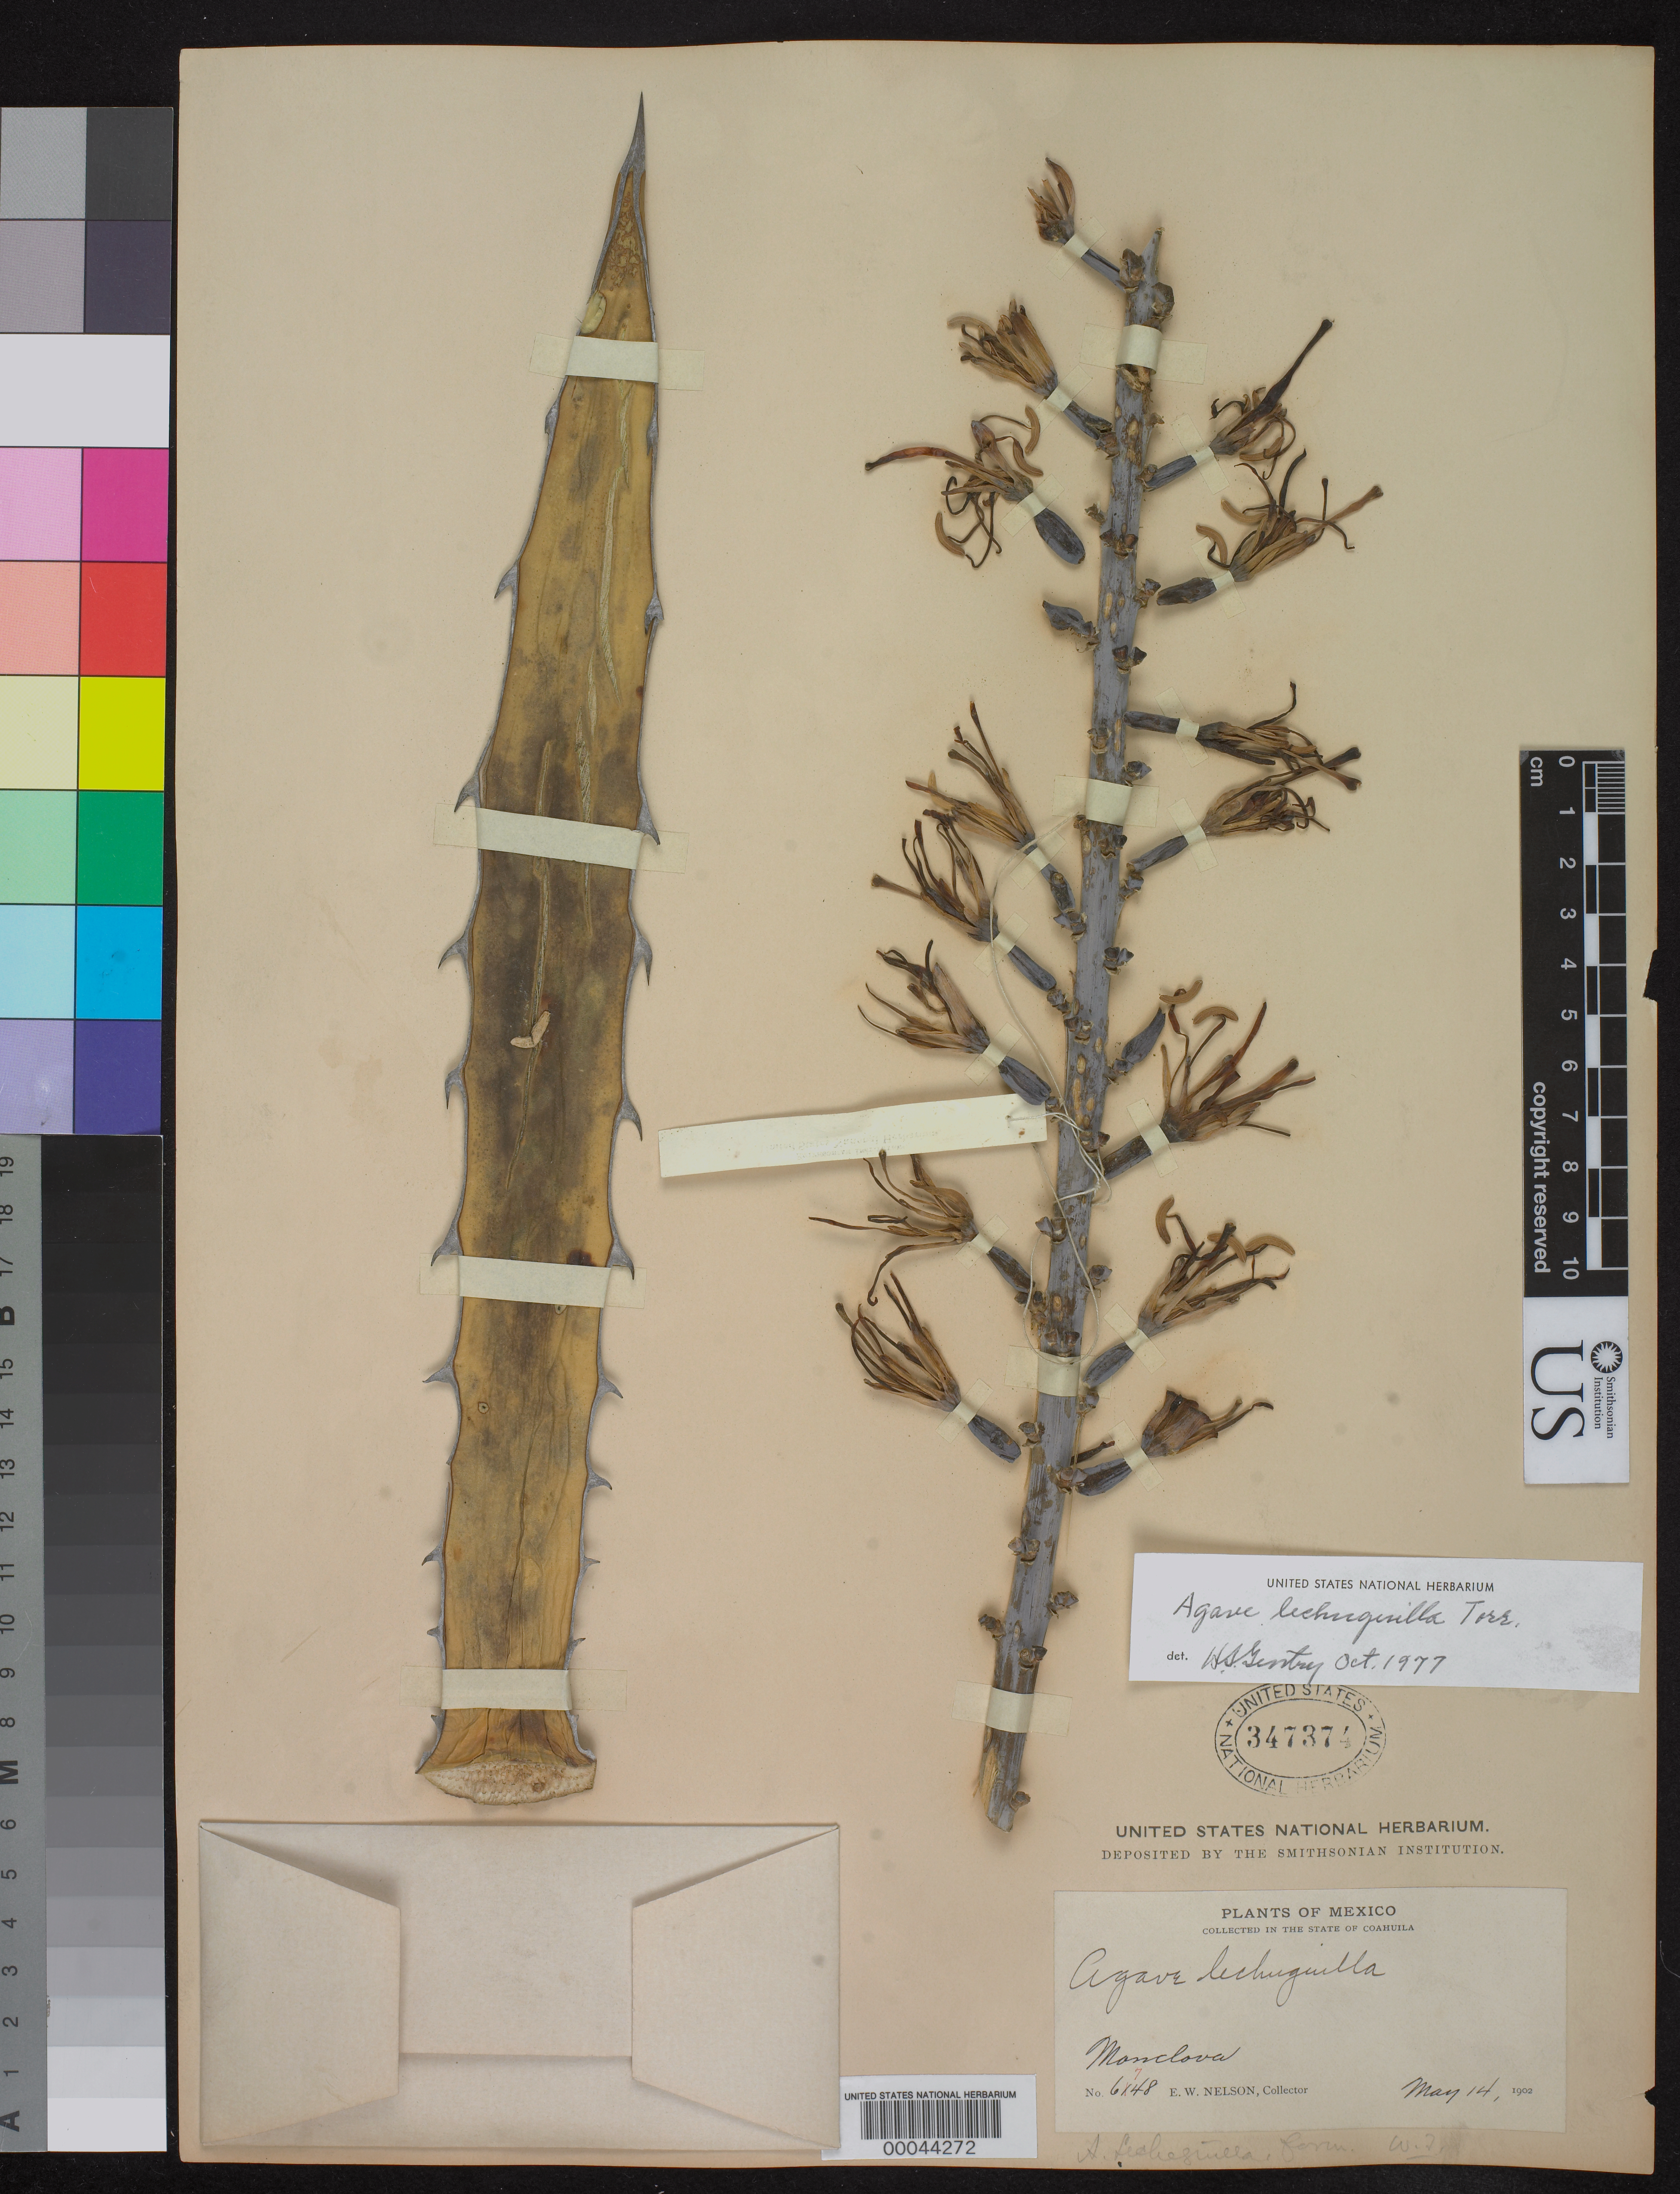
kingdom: Plantae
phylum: Tracheophyta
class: Liliopsida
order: Asparagales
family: Asparagaceae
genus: Agave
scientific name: Agave lechuguilla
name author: Torr.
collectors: E. W. Nelson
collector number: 6748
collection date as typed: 14 May 1902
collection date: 1902-05-14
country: Mexico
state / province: Coahuila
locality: Monclova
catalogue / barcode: US 347347